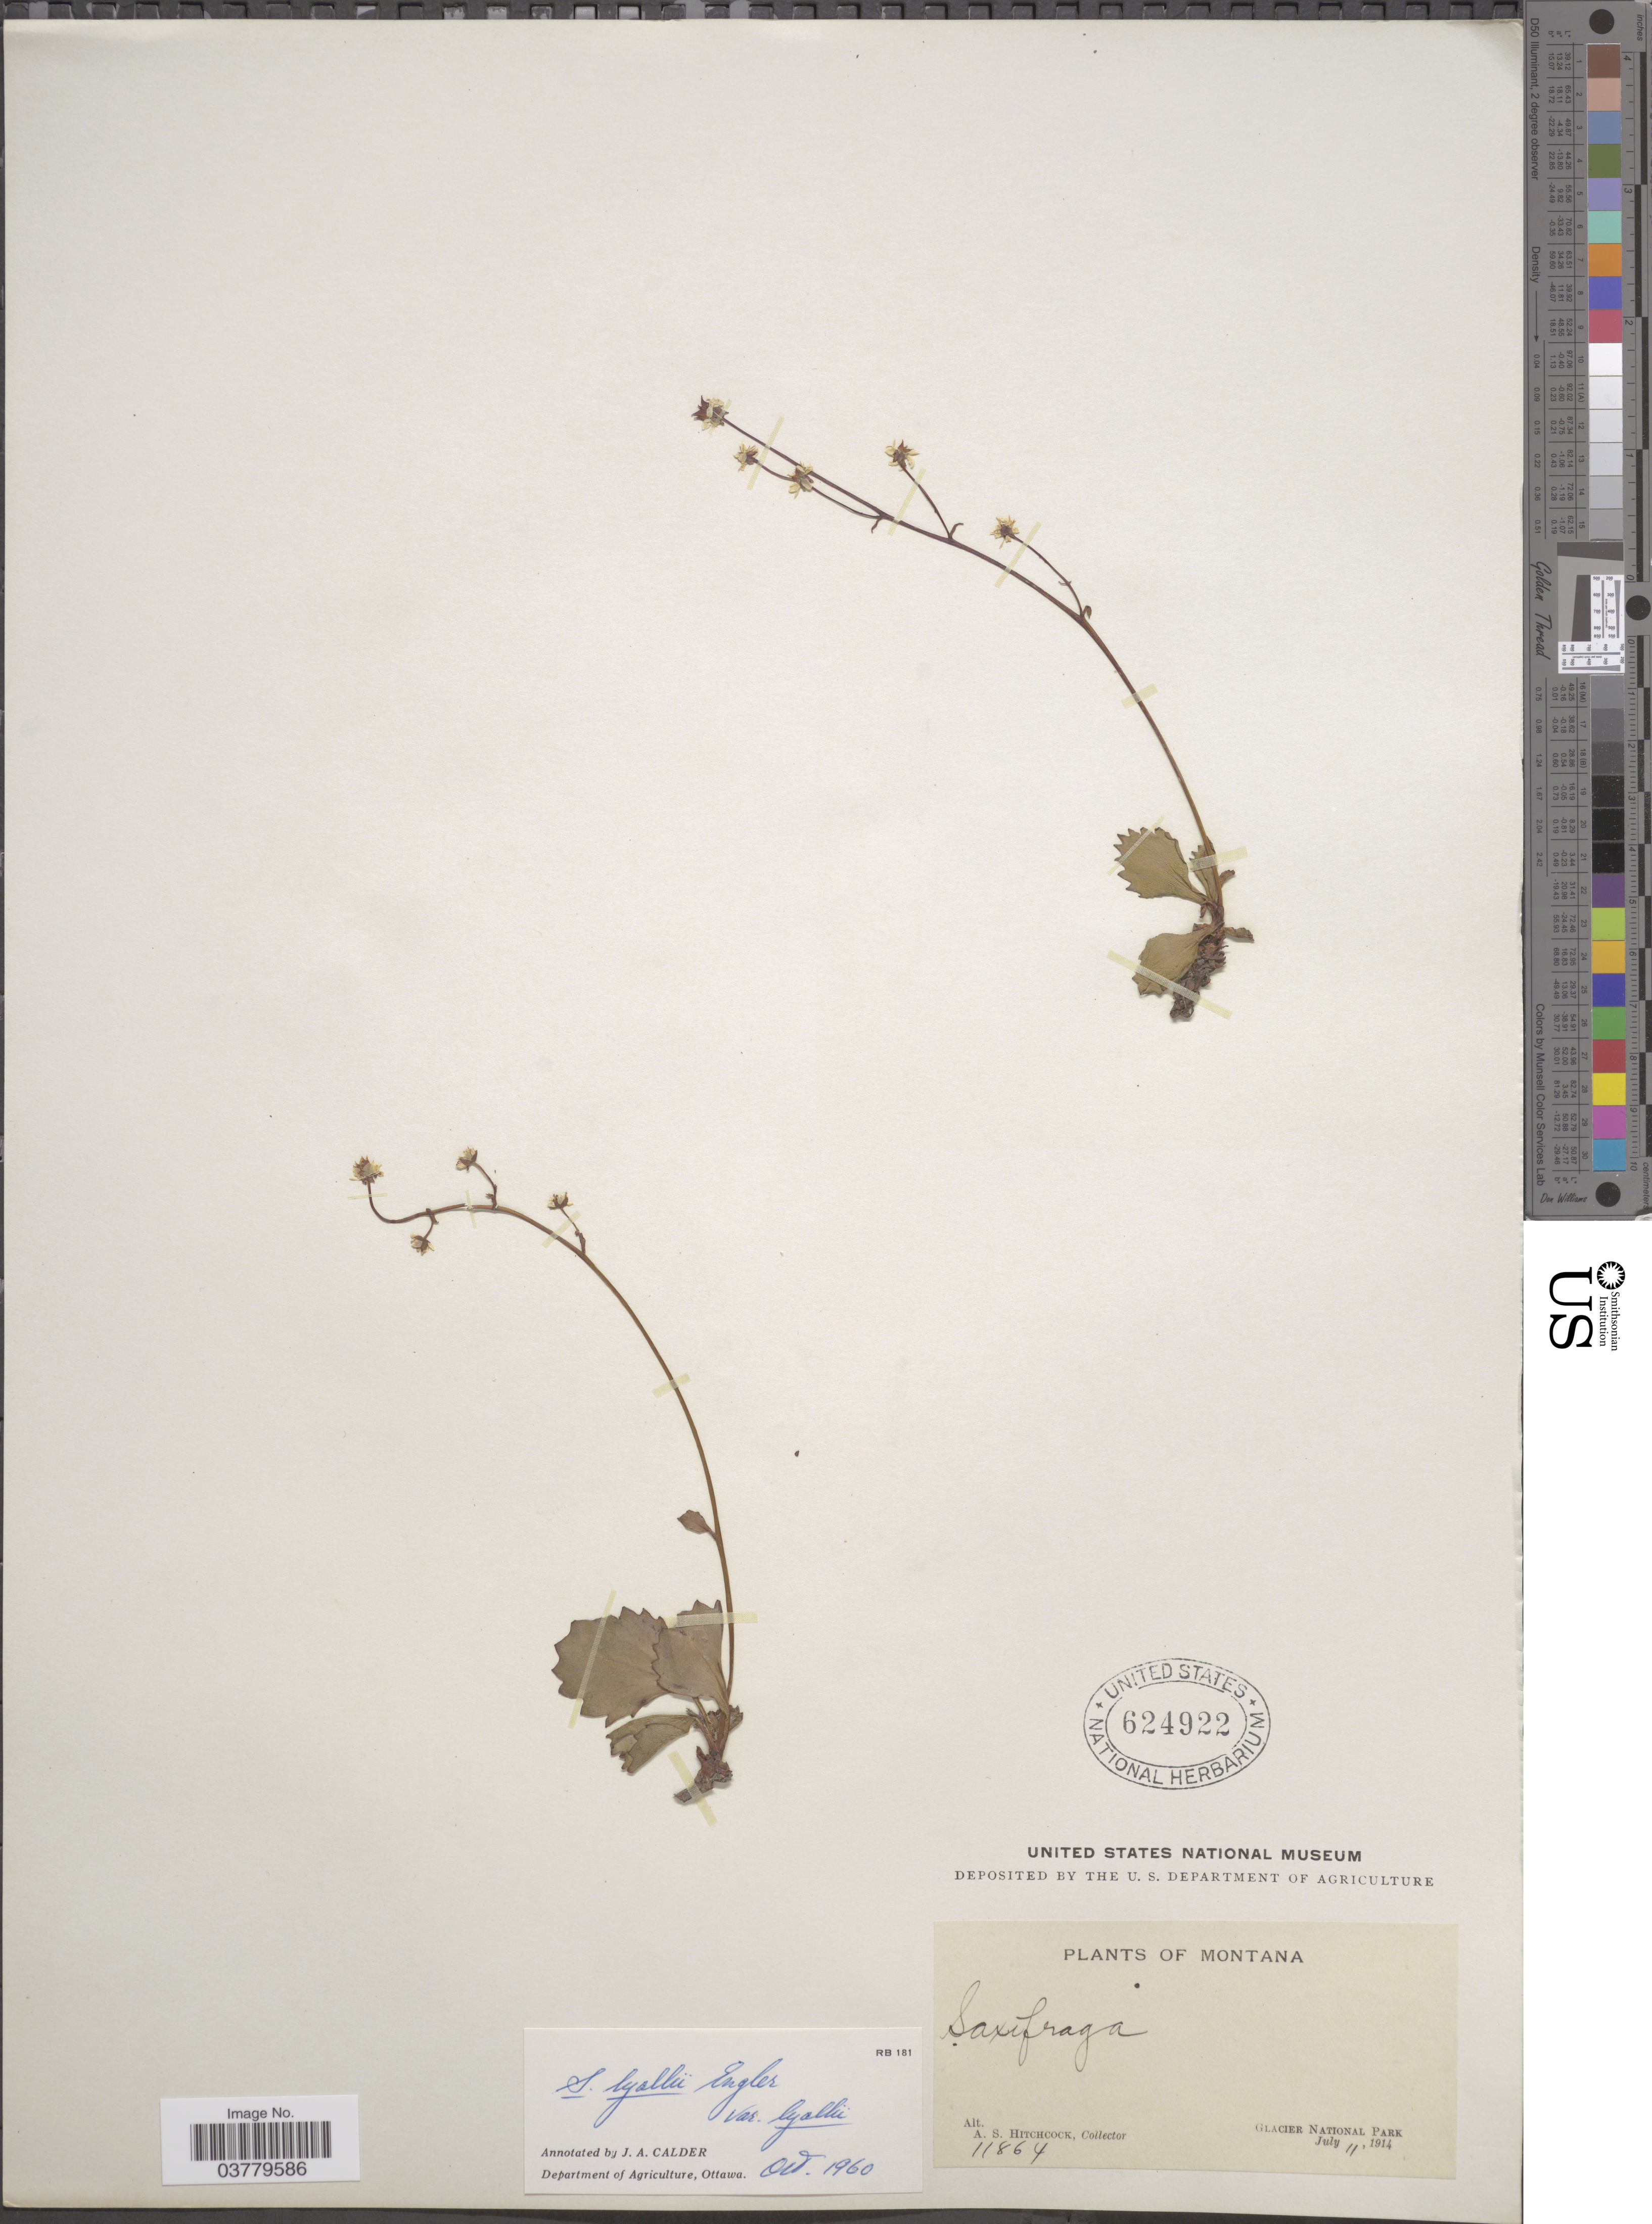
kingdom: Plantae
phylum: Tracheophyta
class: Magnoliopsida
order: Saxifragales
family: Saxifragaceae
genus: Micranthes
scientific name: Micranthes lyalii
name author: (Engl.) Small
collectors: A. S. Hitchcock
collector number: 11864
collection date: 1914-07-11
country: United States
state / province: Montana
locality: Glacier National Park.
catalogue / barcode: US 624922